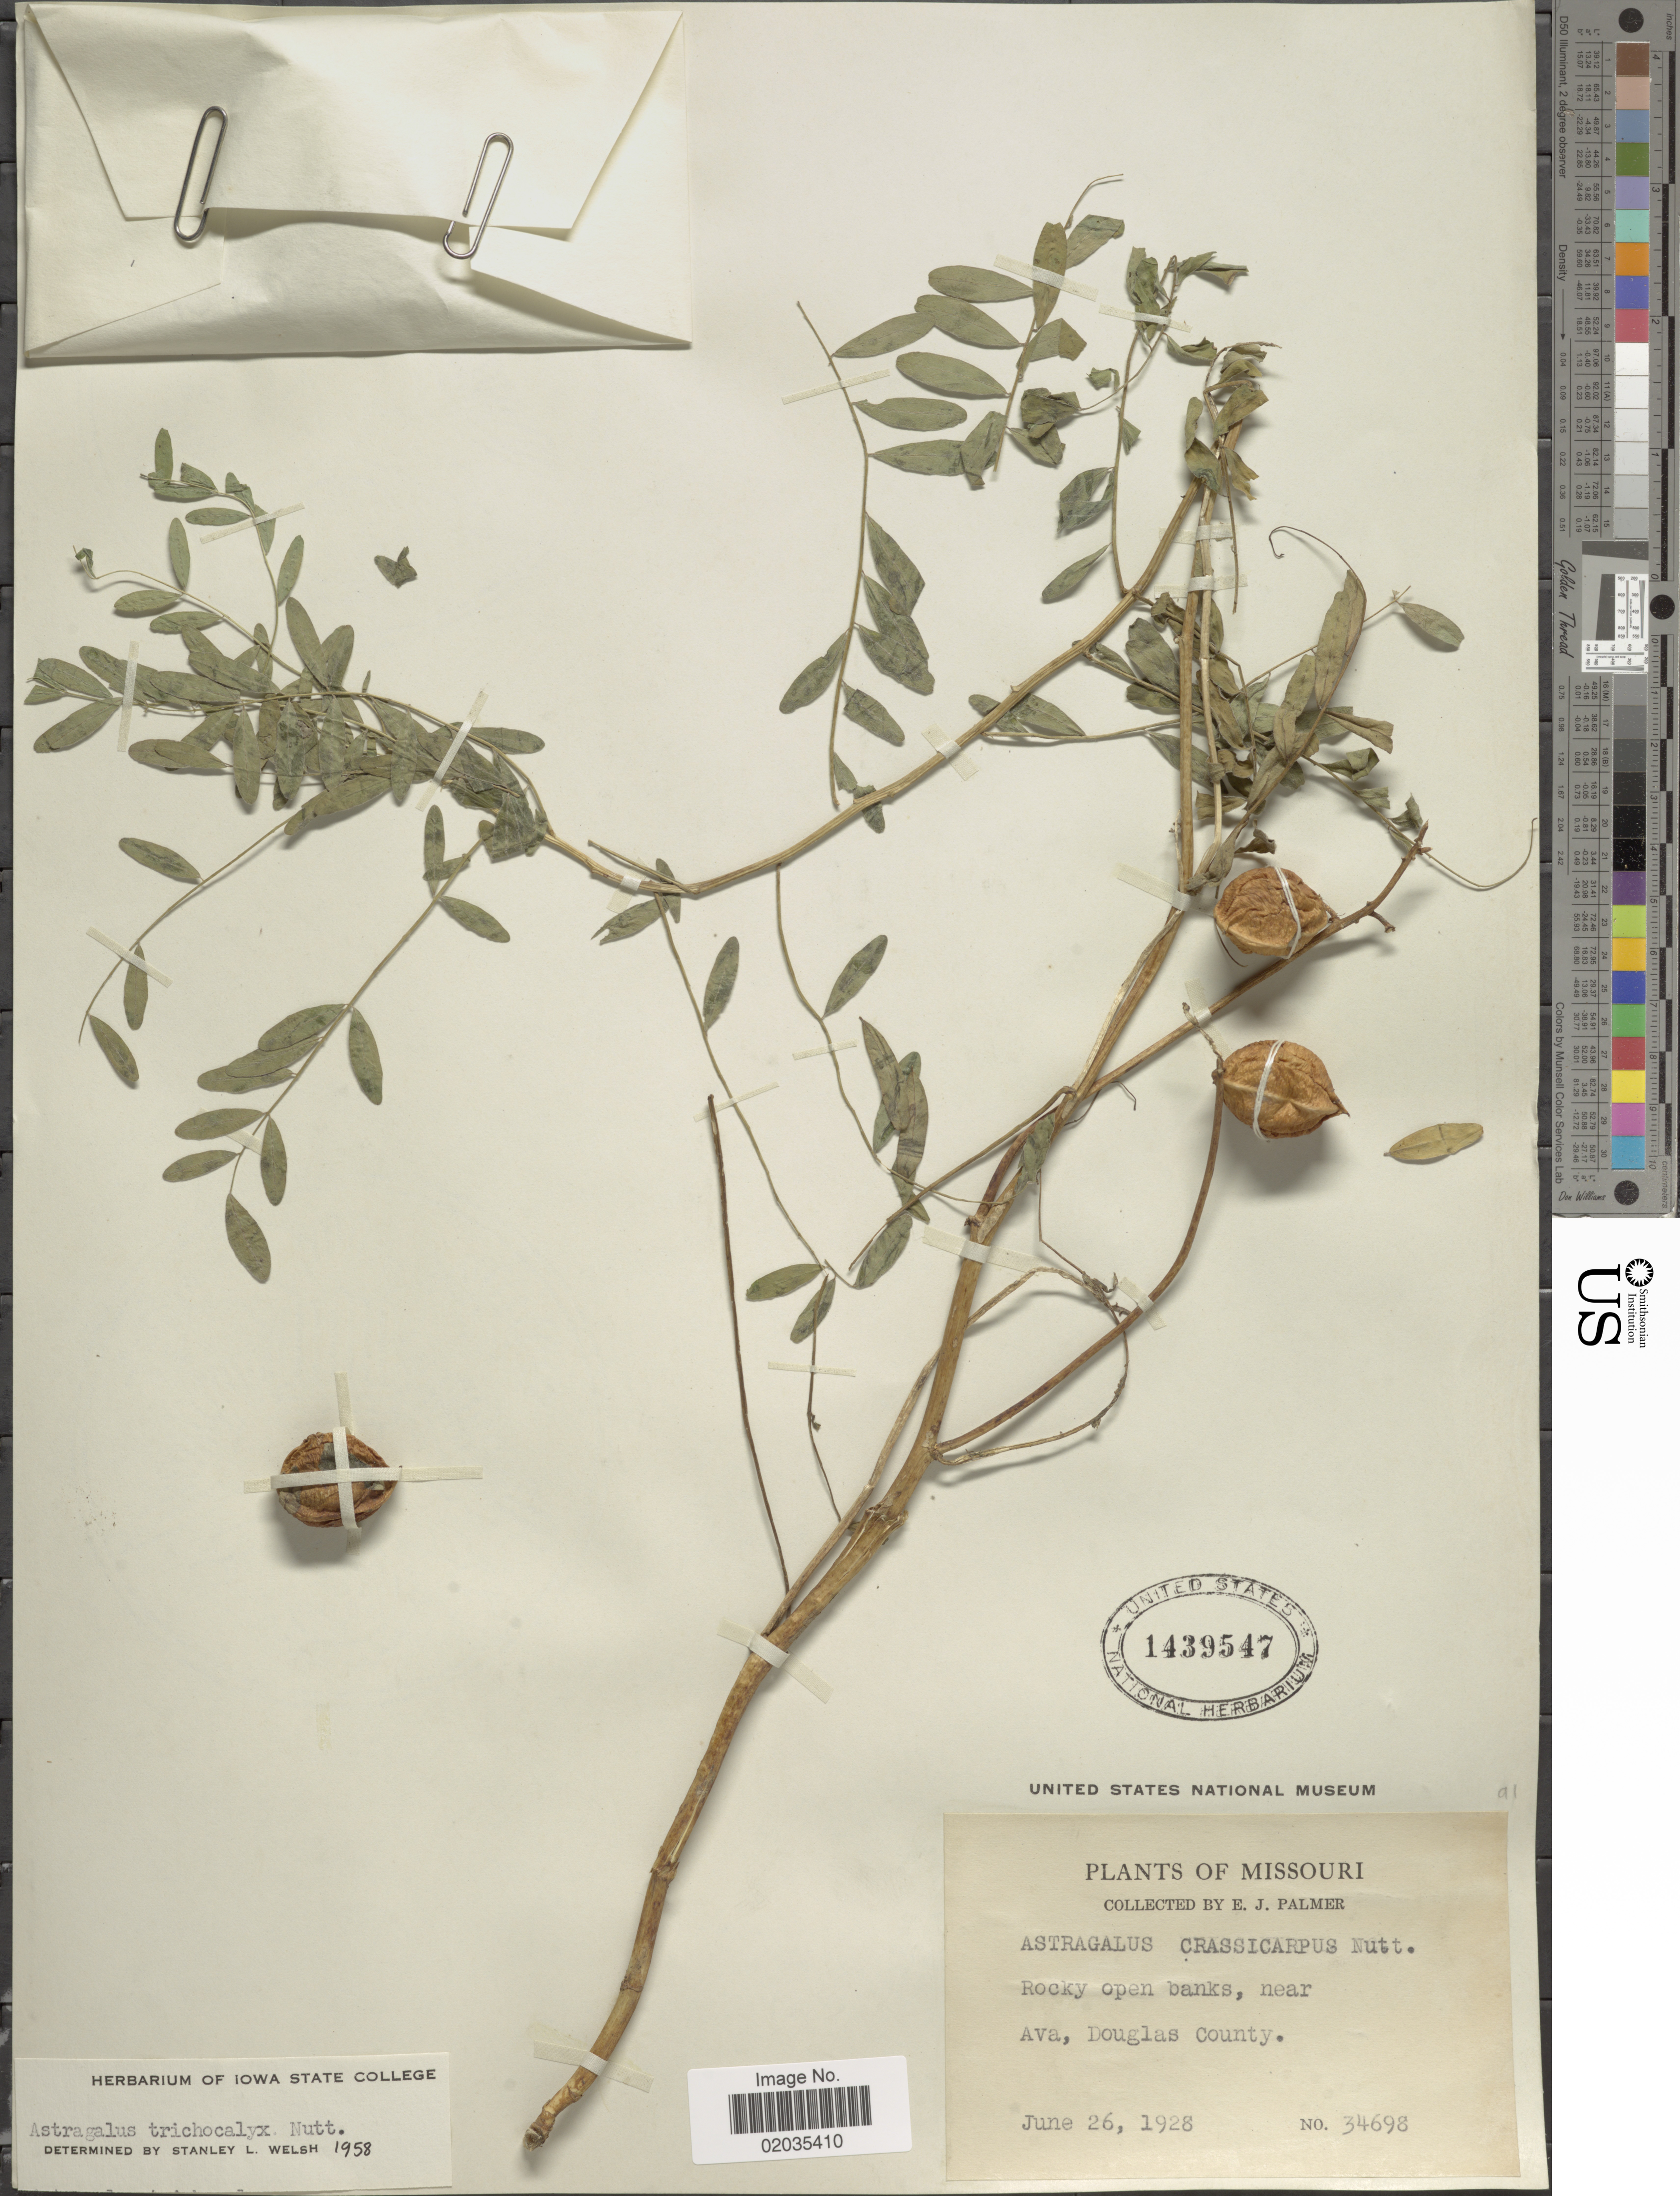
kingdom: Plantae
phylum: Tracheophyta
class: Magnoliopsida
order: Fabales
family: Fabaceae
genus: Astragalus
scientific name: Astragalus trichocalyx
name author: Nutt. ex Torr. & A. Gray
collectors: E. J. Palmer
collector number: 34698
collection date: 1928-06-26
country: United States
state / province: Missouri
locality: Near Ava, Douglas County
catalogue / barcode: US 1439547